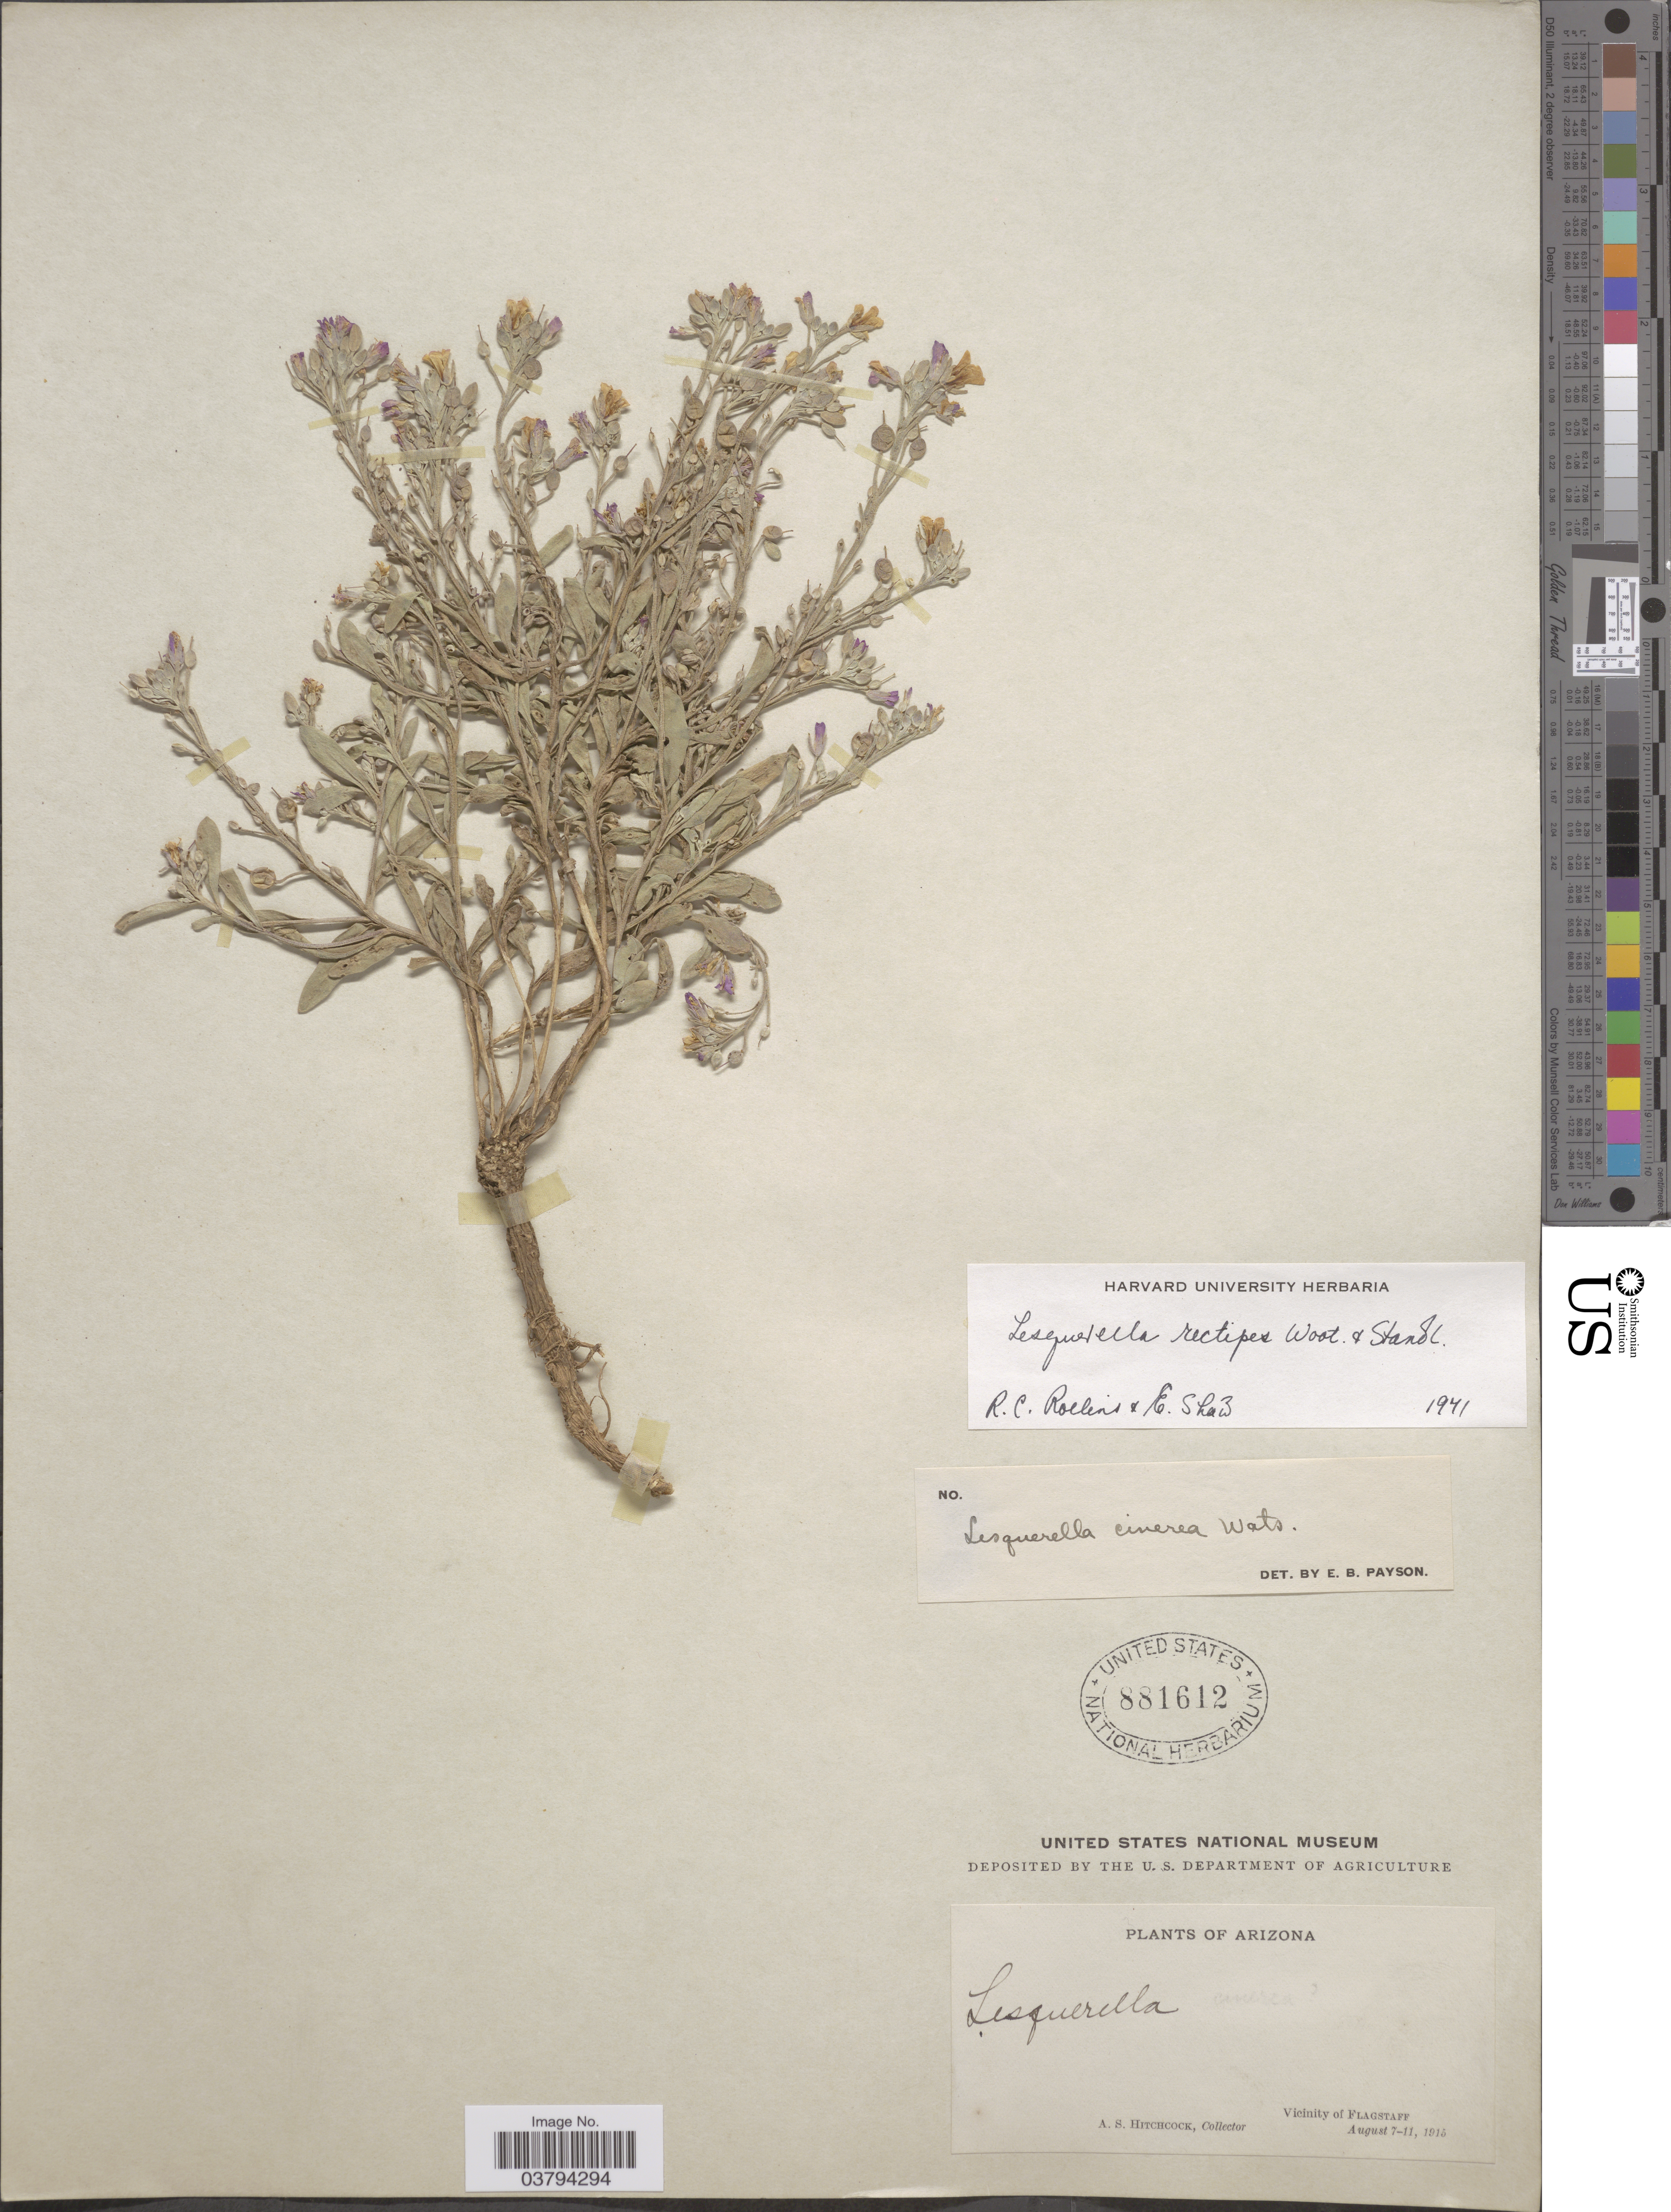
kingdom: Plantae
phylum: Tracheophyta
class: Magnoliopsida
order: Brassicales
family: Brassicaceae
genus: Lesquerella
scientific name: Lesquerella rectipes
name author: Wooton & Standl.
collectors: A. S. Hitchcock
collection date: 1915-08-07/1915-08-11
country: United States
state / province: Arizona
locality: Vicinity of Flagstaff.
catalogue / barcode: US 881612